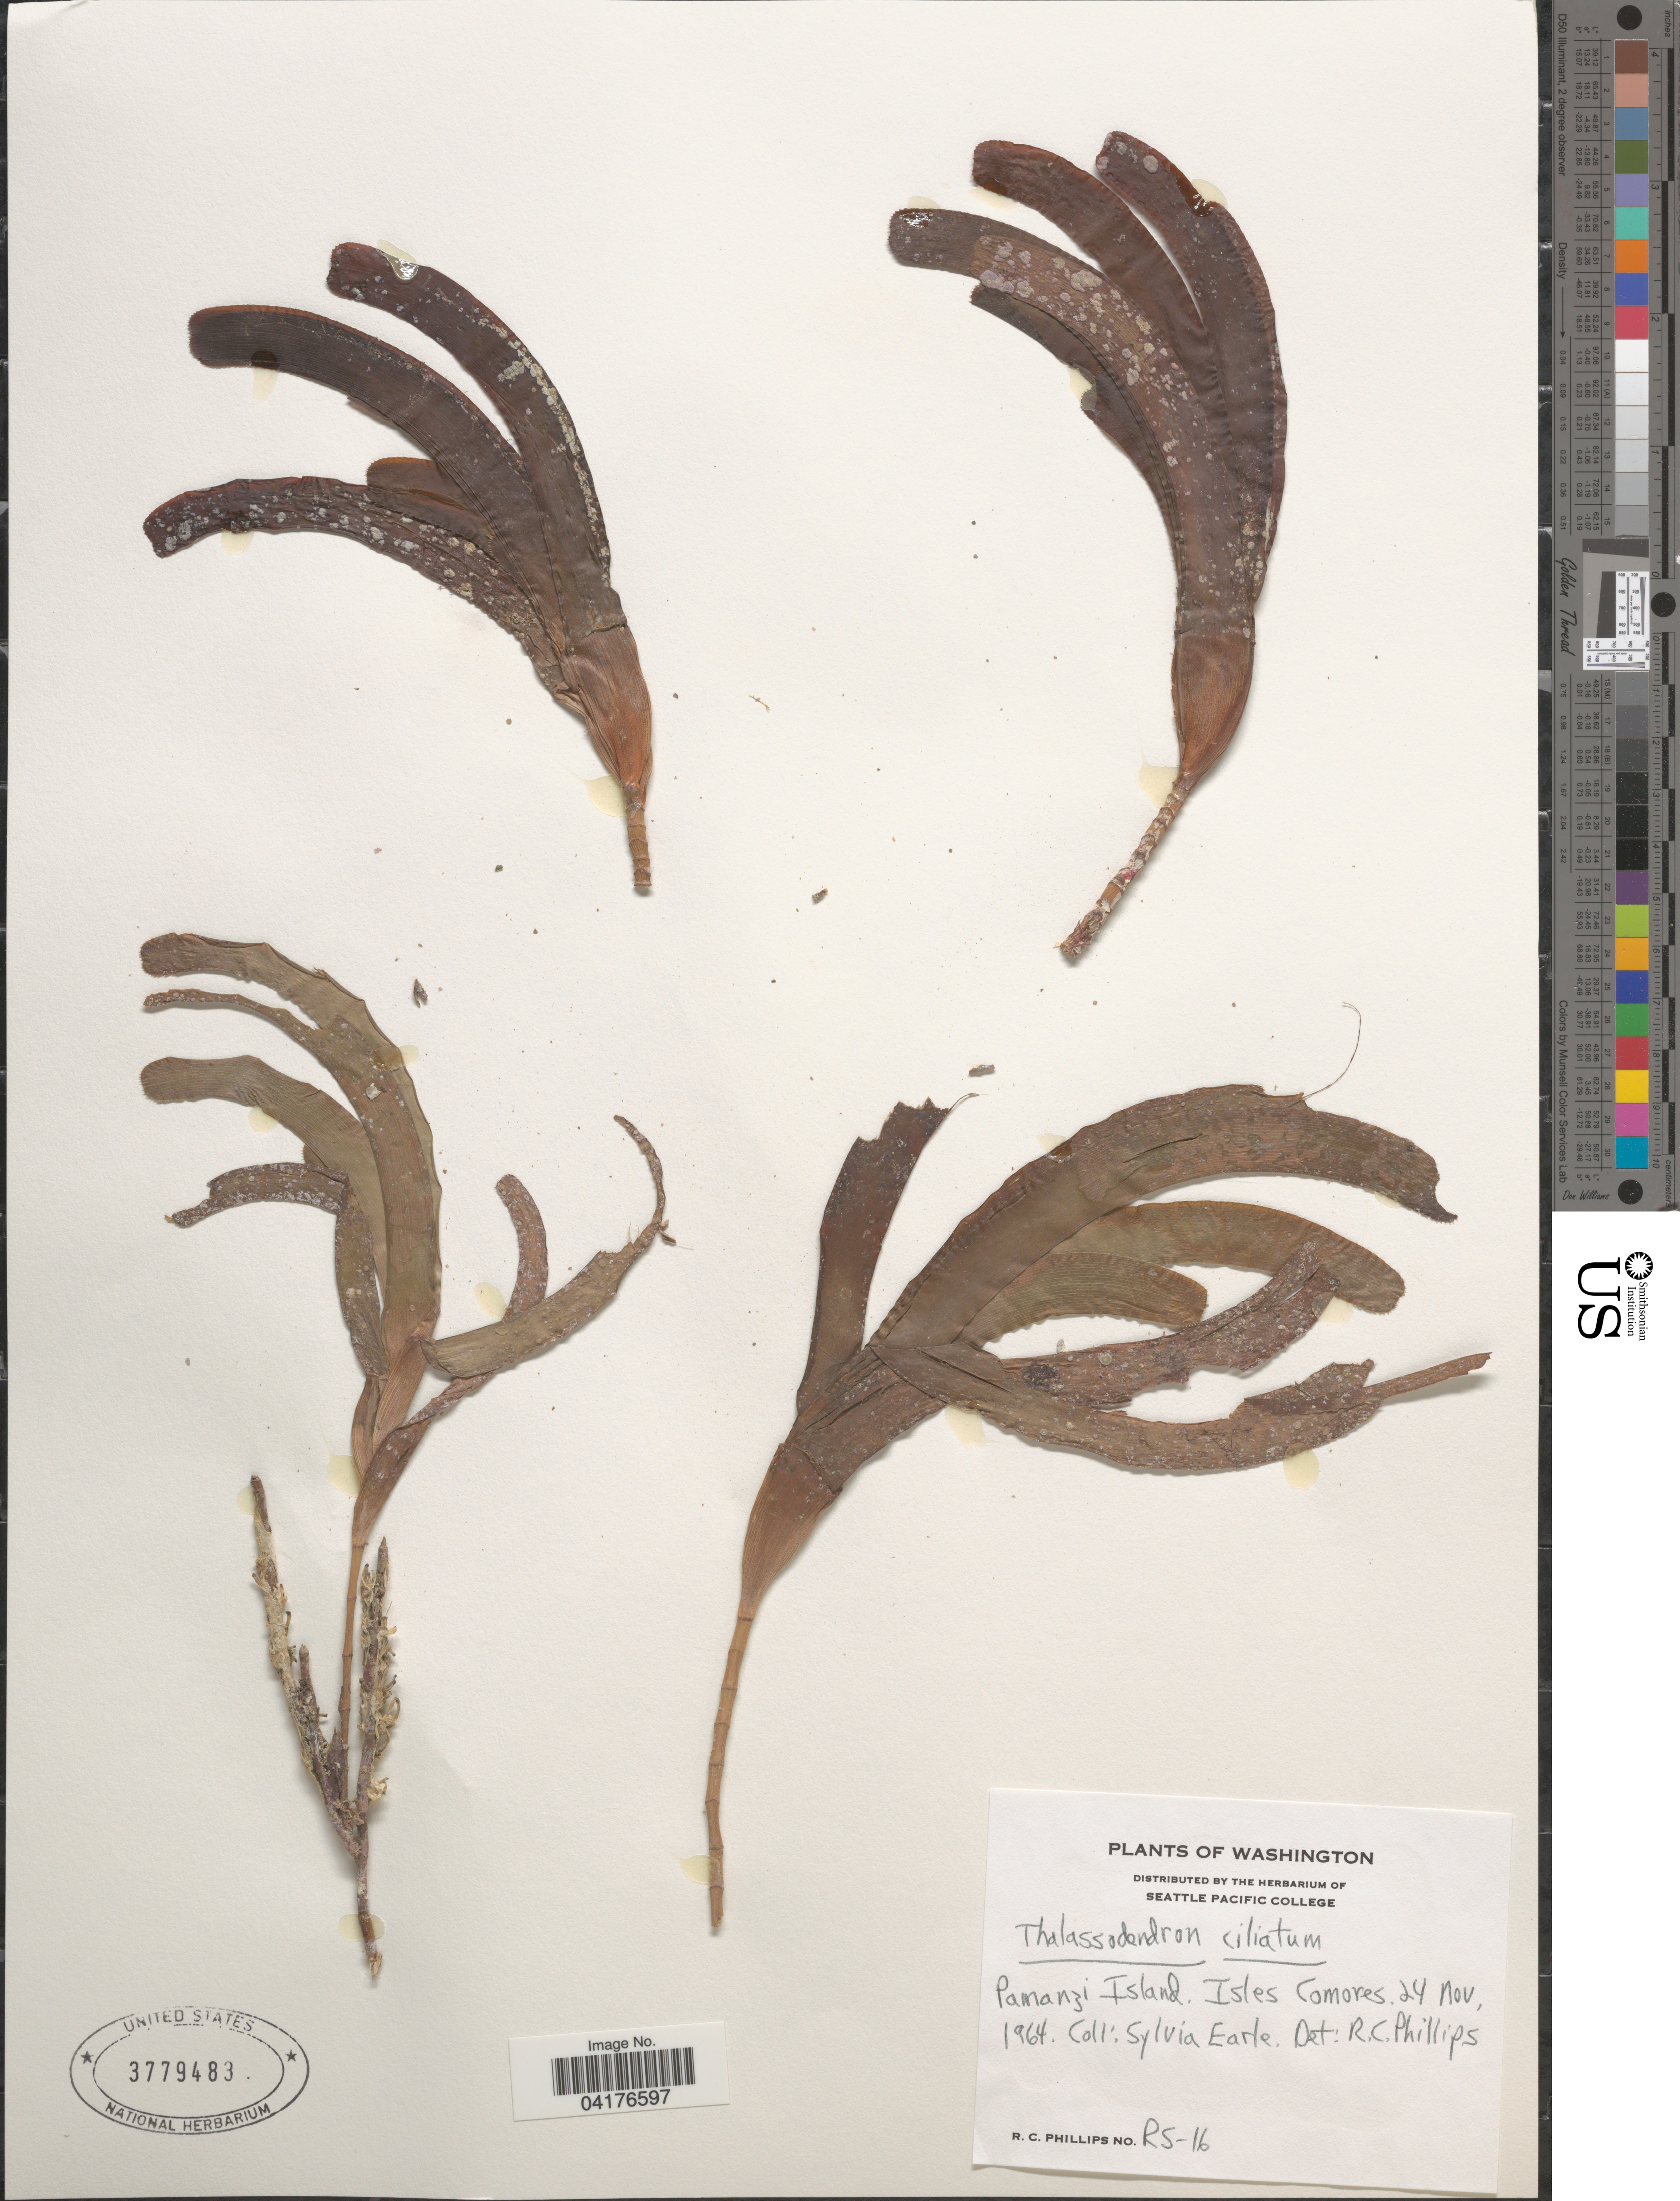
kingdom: Plantae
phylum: Tracheophyta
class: Liliopsida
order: Alismatales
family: Cymodoceaceae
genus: Thalassodendron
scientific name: Thalassodendron ciliatum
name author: (Forssk.) Hartog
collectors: S. A. Earle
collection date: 1964-11-24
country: Comoros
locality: Pamanzi Island. Isles Comores.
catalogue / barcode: US 3779483